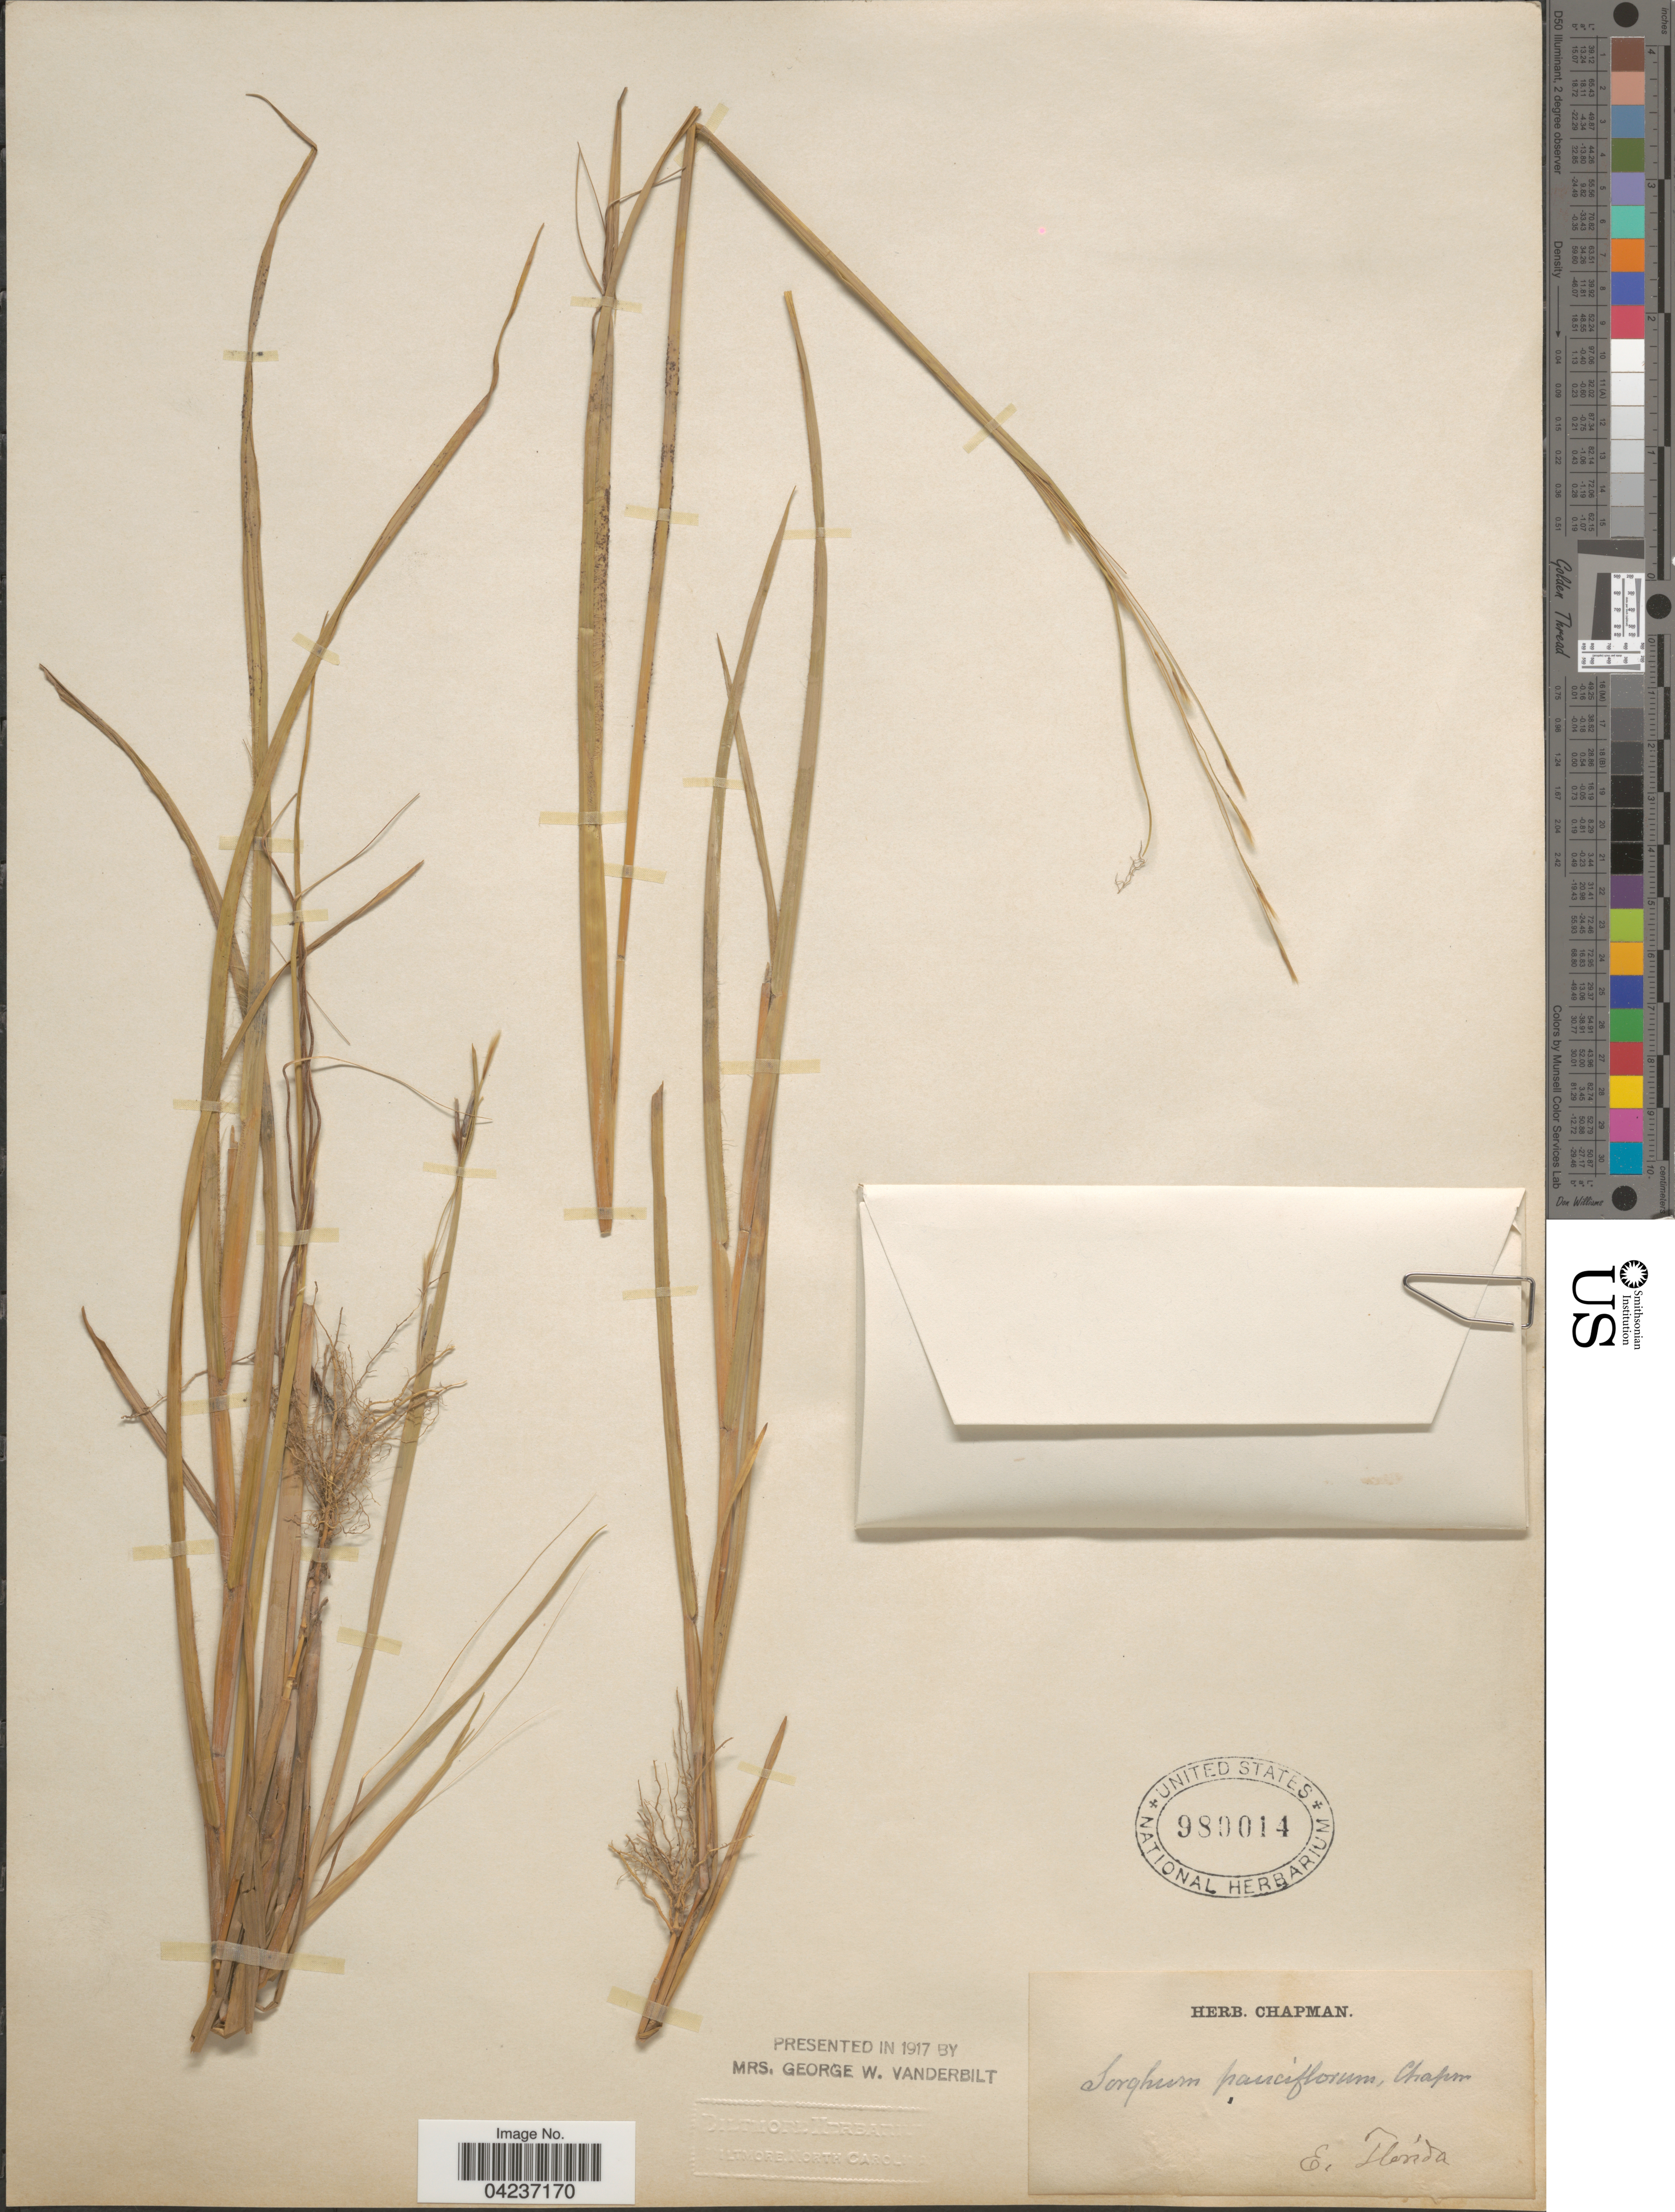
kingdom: Plantae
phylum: Tracheophyta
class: Liliopsida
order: Poales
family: Poaceae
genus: Chrysopogon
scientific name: Chrysopogon pauciflorus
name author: (Chapm.) Benth. ex Vasey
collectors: ex herb. Chapman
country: United States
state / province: Florida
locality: E. Florida.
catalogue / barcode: US 980014